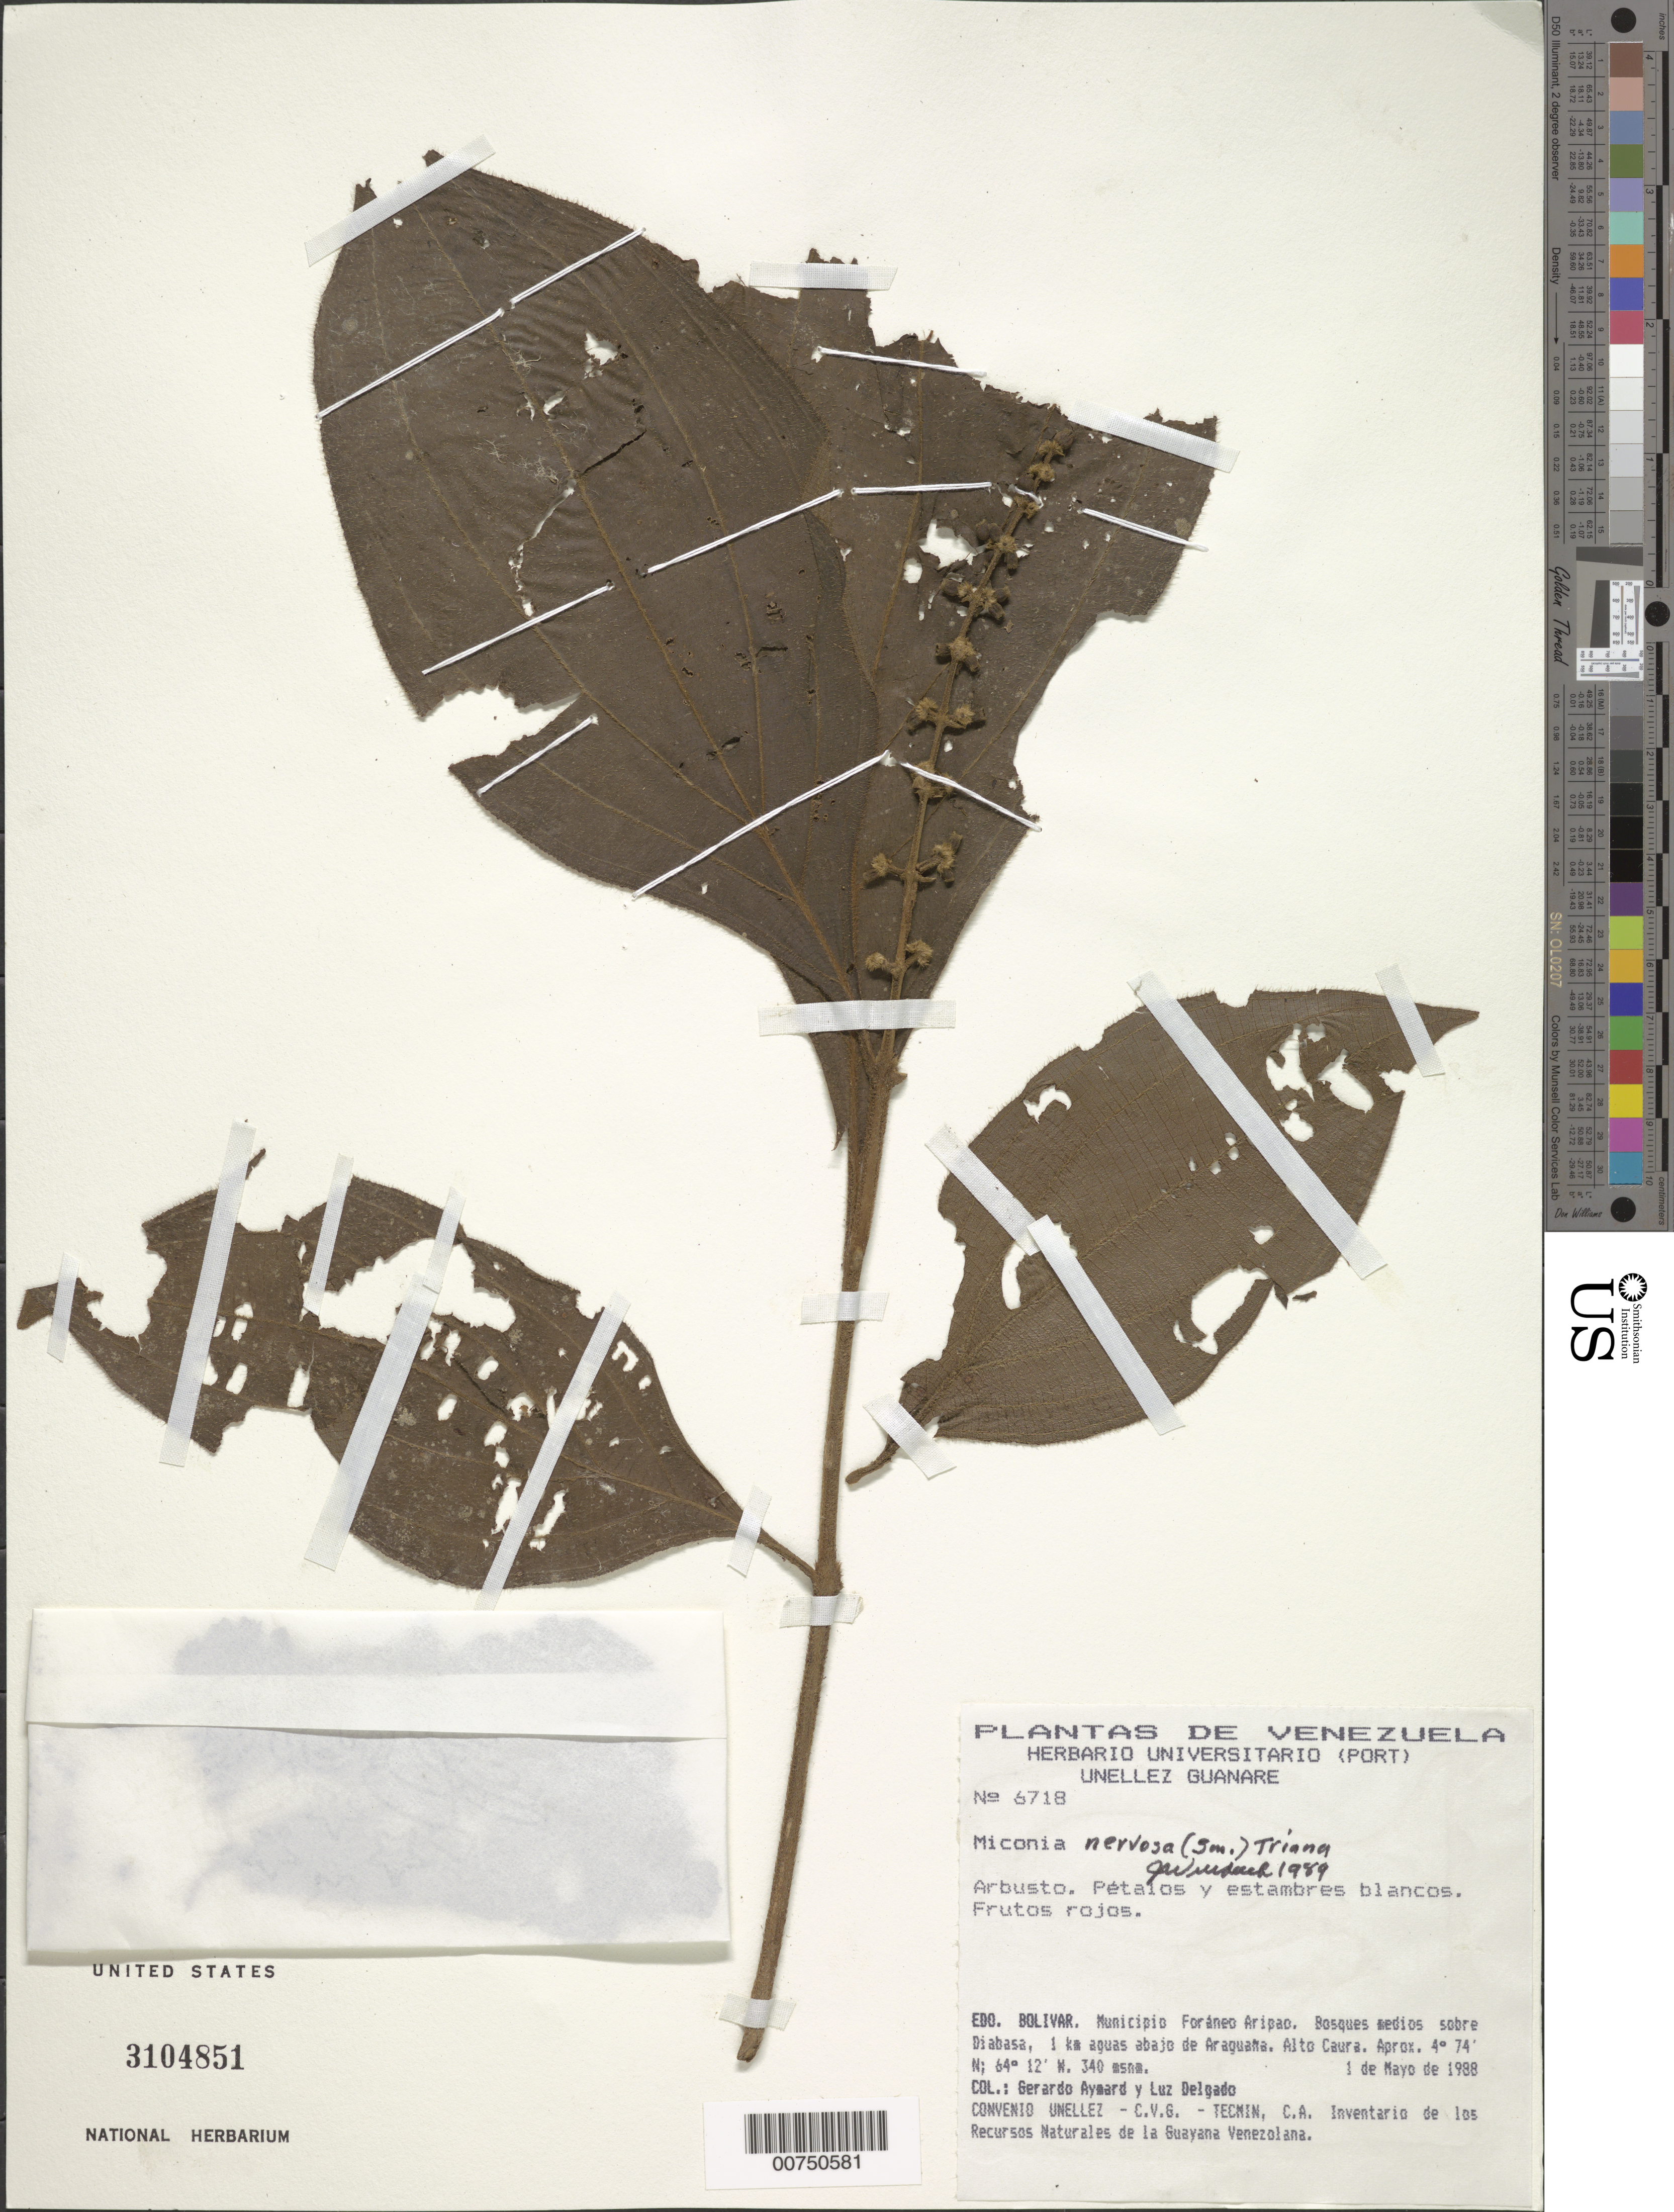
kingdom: Plantae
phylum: Tracheophyta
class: Magnoliopsida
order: Myrtales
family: Melastomataceae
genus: Miconia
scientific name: Miconia nervosa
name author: (Sm.) Triana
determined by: Wurdack, John J., (US), US (UNITED STATES)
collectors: G. A. Aymard & L. Delgado V.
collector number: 6718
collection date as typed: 1-May-88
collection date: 1988-05-01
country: Venezuela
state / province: Bolívar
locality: Mun. Foraneo Aripao, Alto Río Caura, near Diabasa, 1 km from Araguana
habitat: Bosques medios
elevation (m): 340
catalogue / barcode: US 3104851